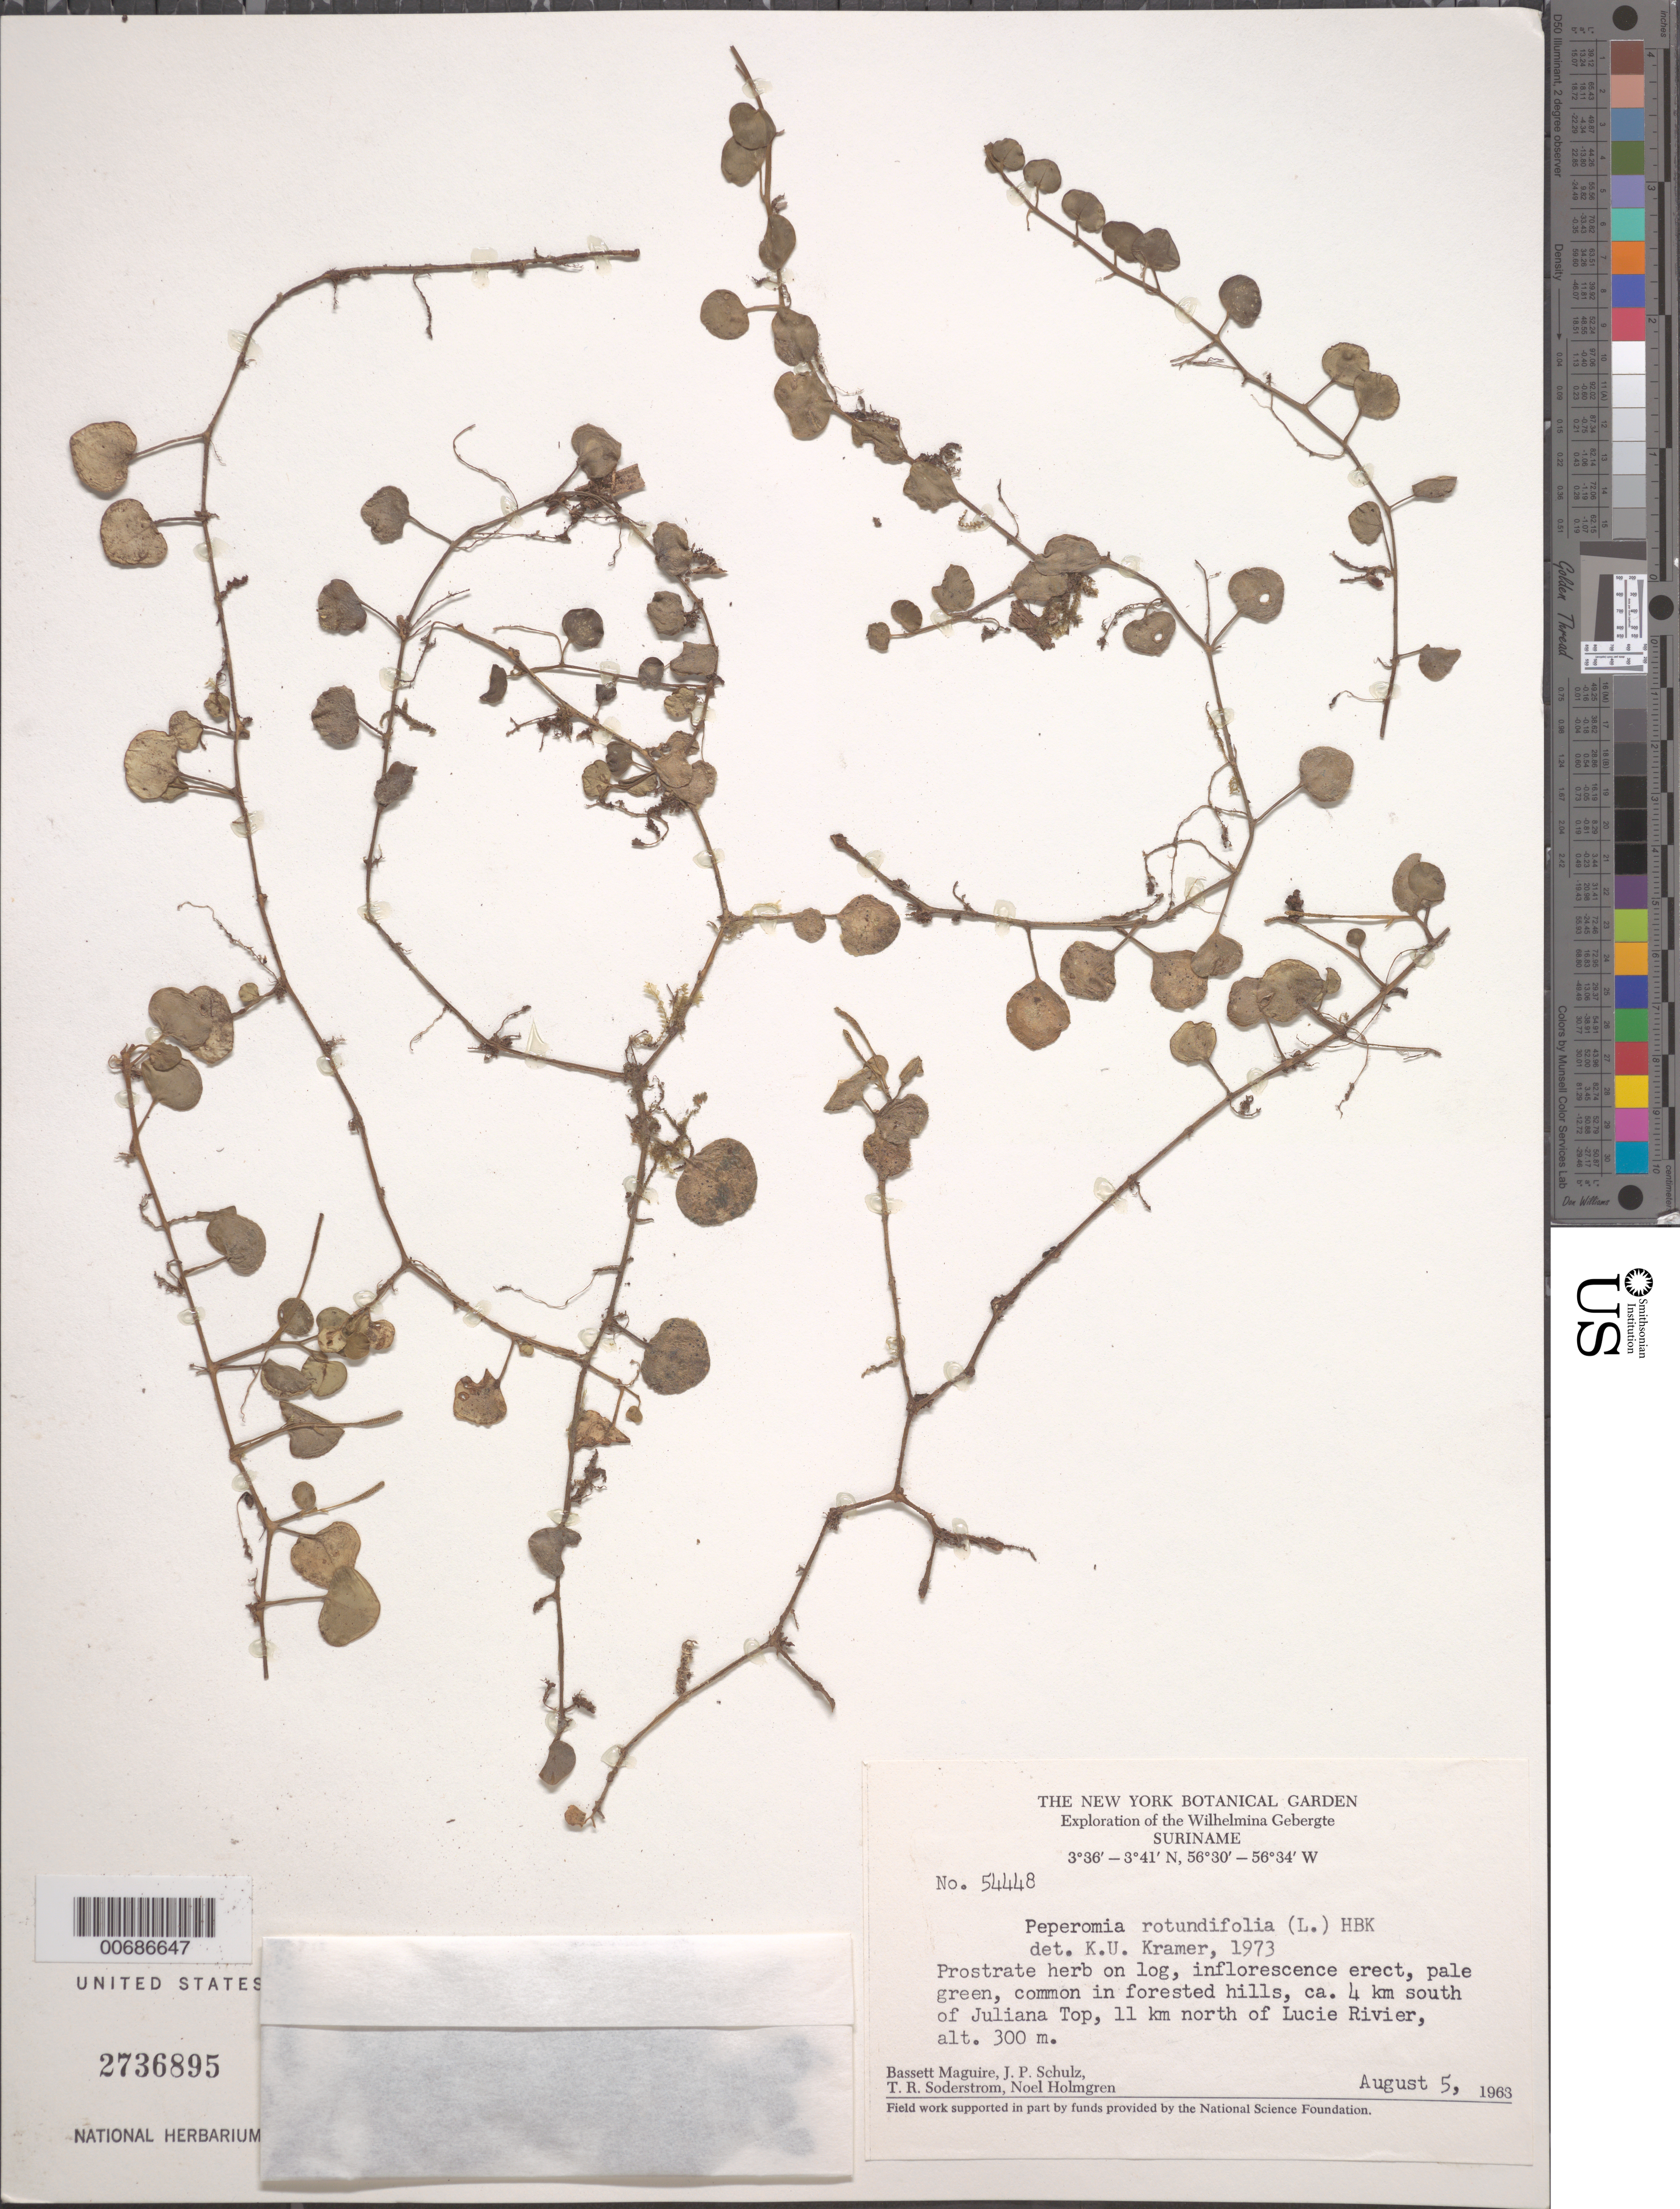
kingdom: Plantae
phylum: Tracheophyta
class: Magnoliopsida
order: Piperales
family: Piperaceae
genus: Peperomia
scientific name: Peperomia rotundifolia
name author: (L.) Kunth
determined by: Kramer, K. U.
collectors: B. Maguire, J. P. Schulz, T. R. Soderstrom & N. H. Holmgren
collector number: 54448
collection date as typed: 5-Aug-63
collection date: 1963-08-05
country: Suriname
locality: Juliana Top, 3 km S of, 12 km N of Lucie R., Wilhelmina Gebergte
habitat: Forested hills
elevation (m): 300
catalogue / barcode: US 2736895